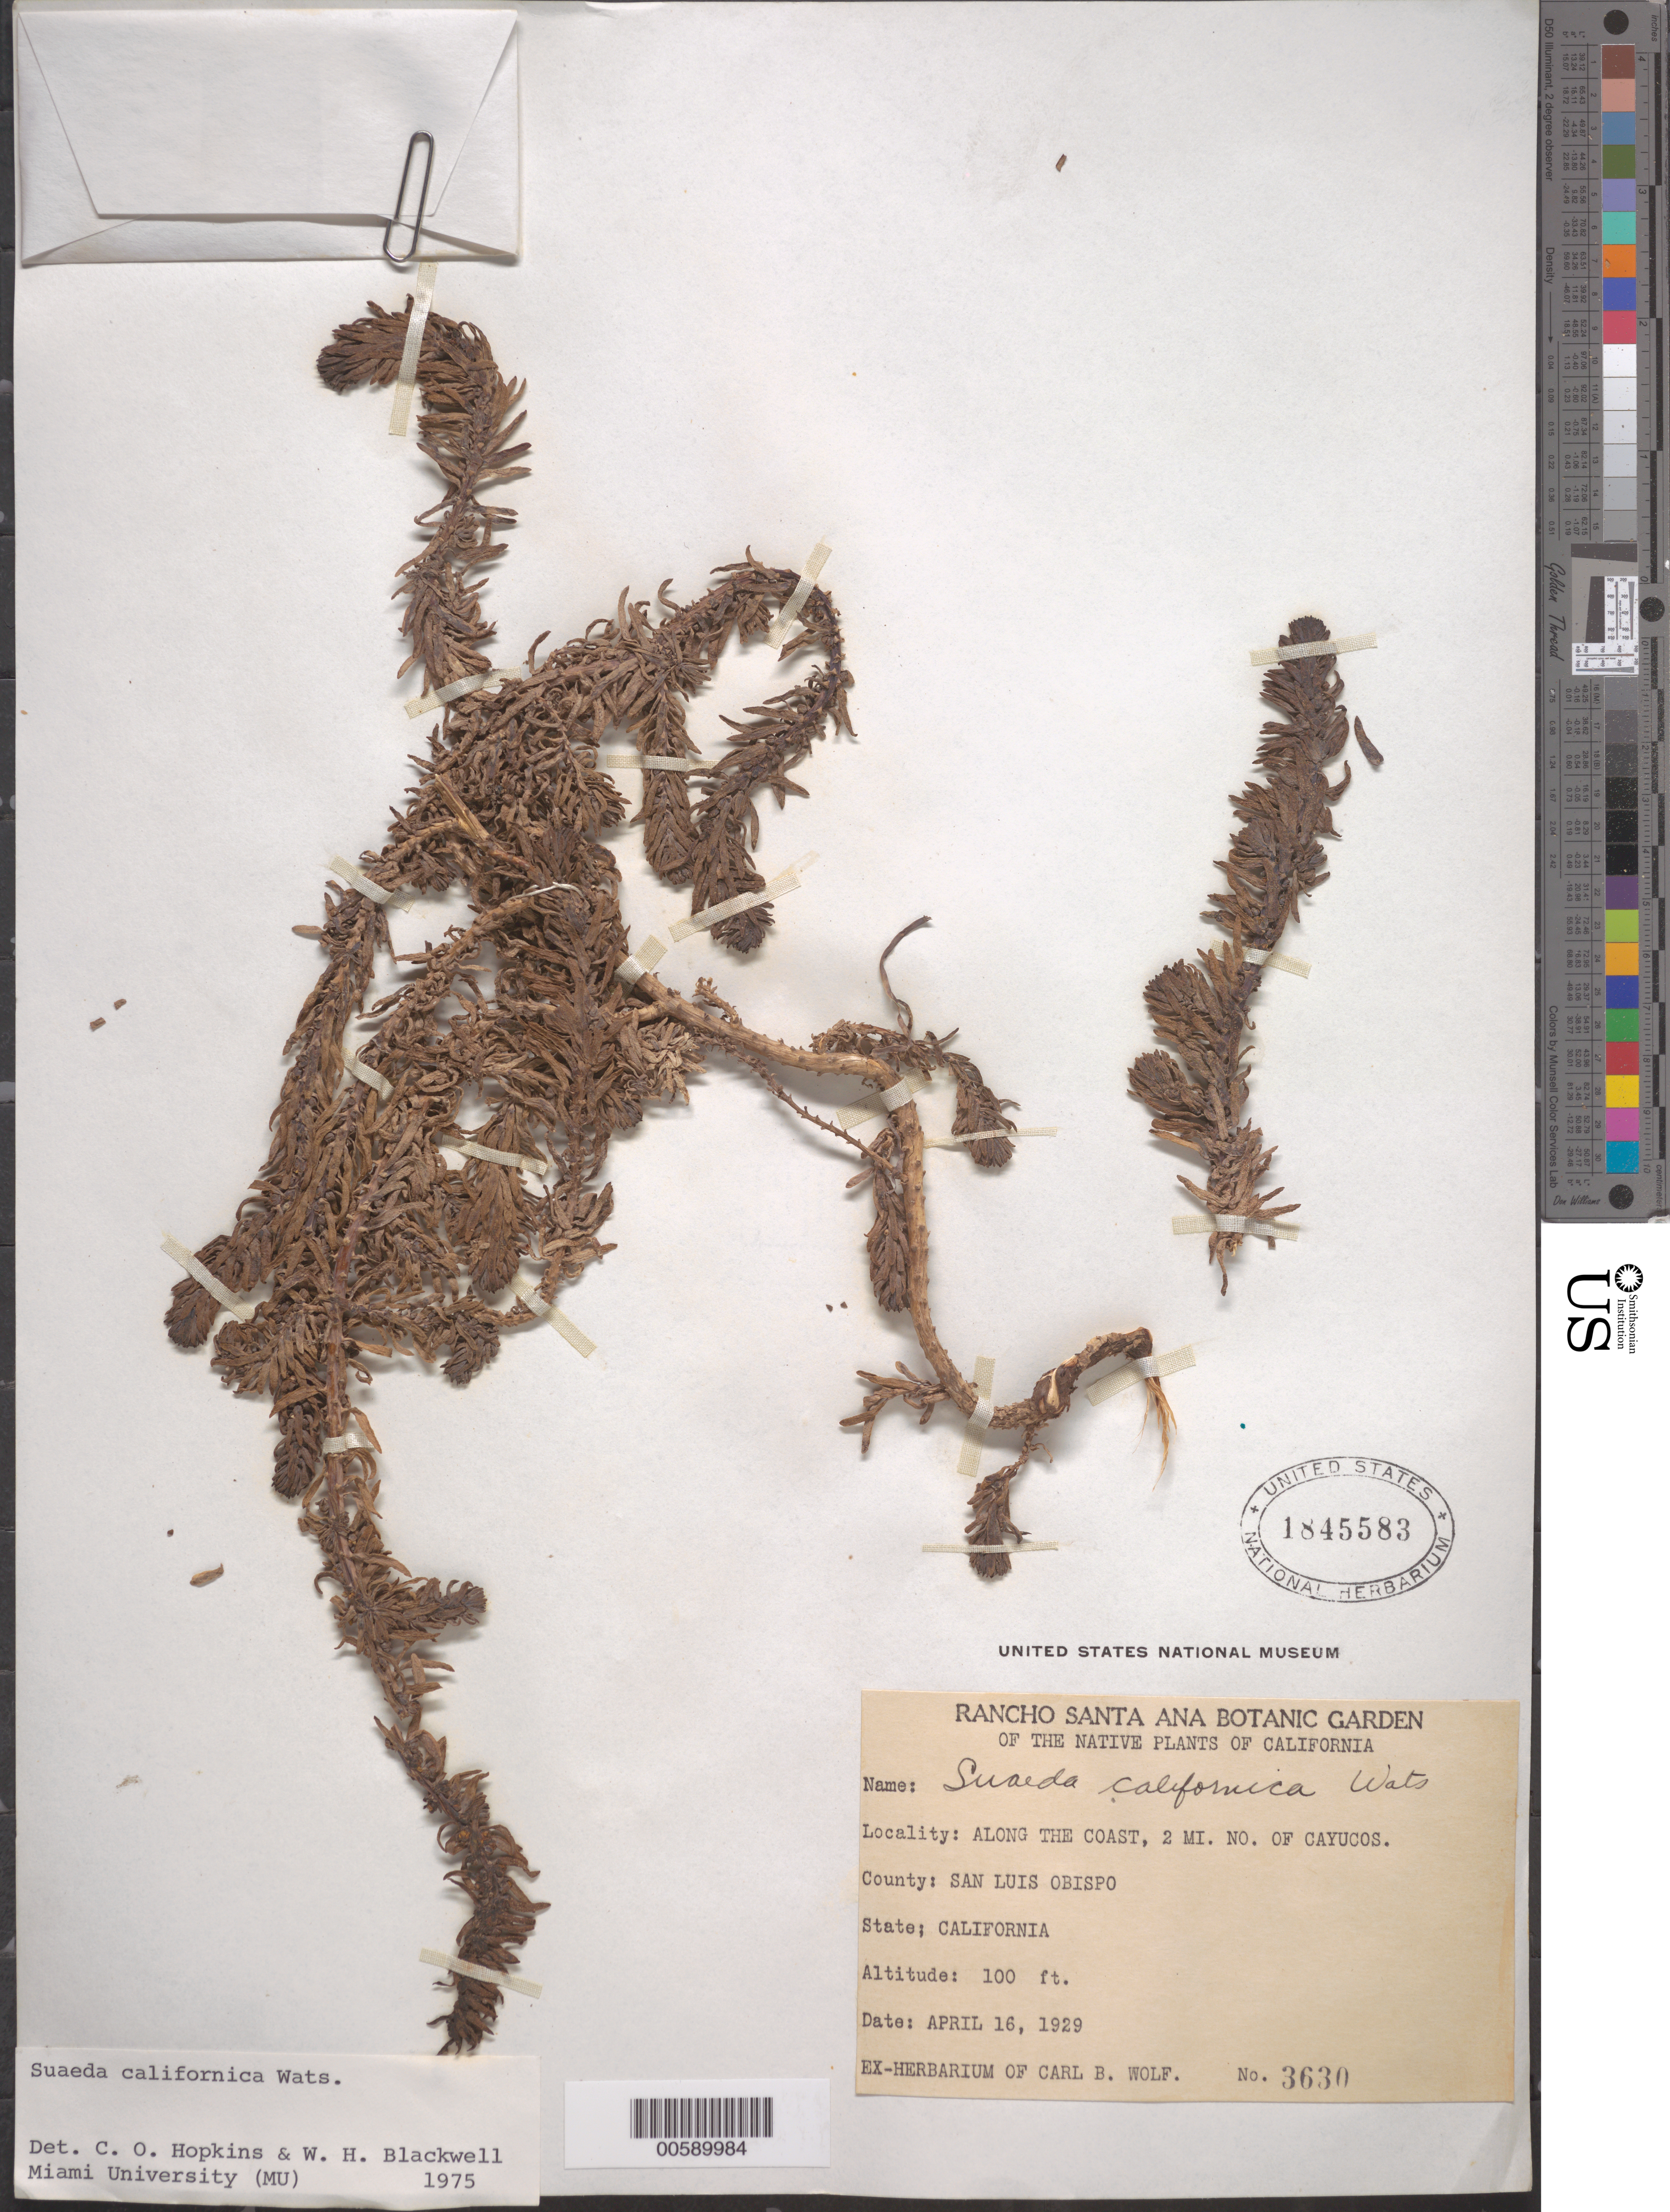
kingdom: Plantae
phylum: Tracheophyta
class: Magnoliopsida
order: Caryophyllales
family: Amaranthaceae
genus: Suaeda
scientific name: Suaeda californica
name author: S. Watson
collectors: C. B. Wolf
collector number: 3630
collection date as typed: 16 Apr 1929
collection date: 1929-04-16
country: United States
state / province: California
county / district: San Luis Obispo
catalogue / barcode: US 1845583